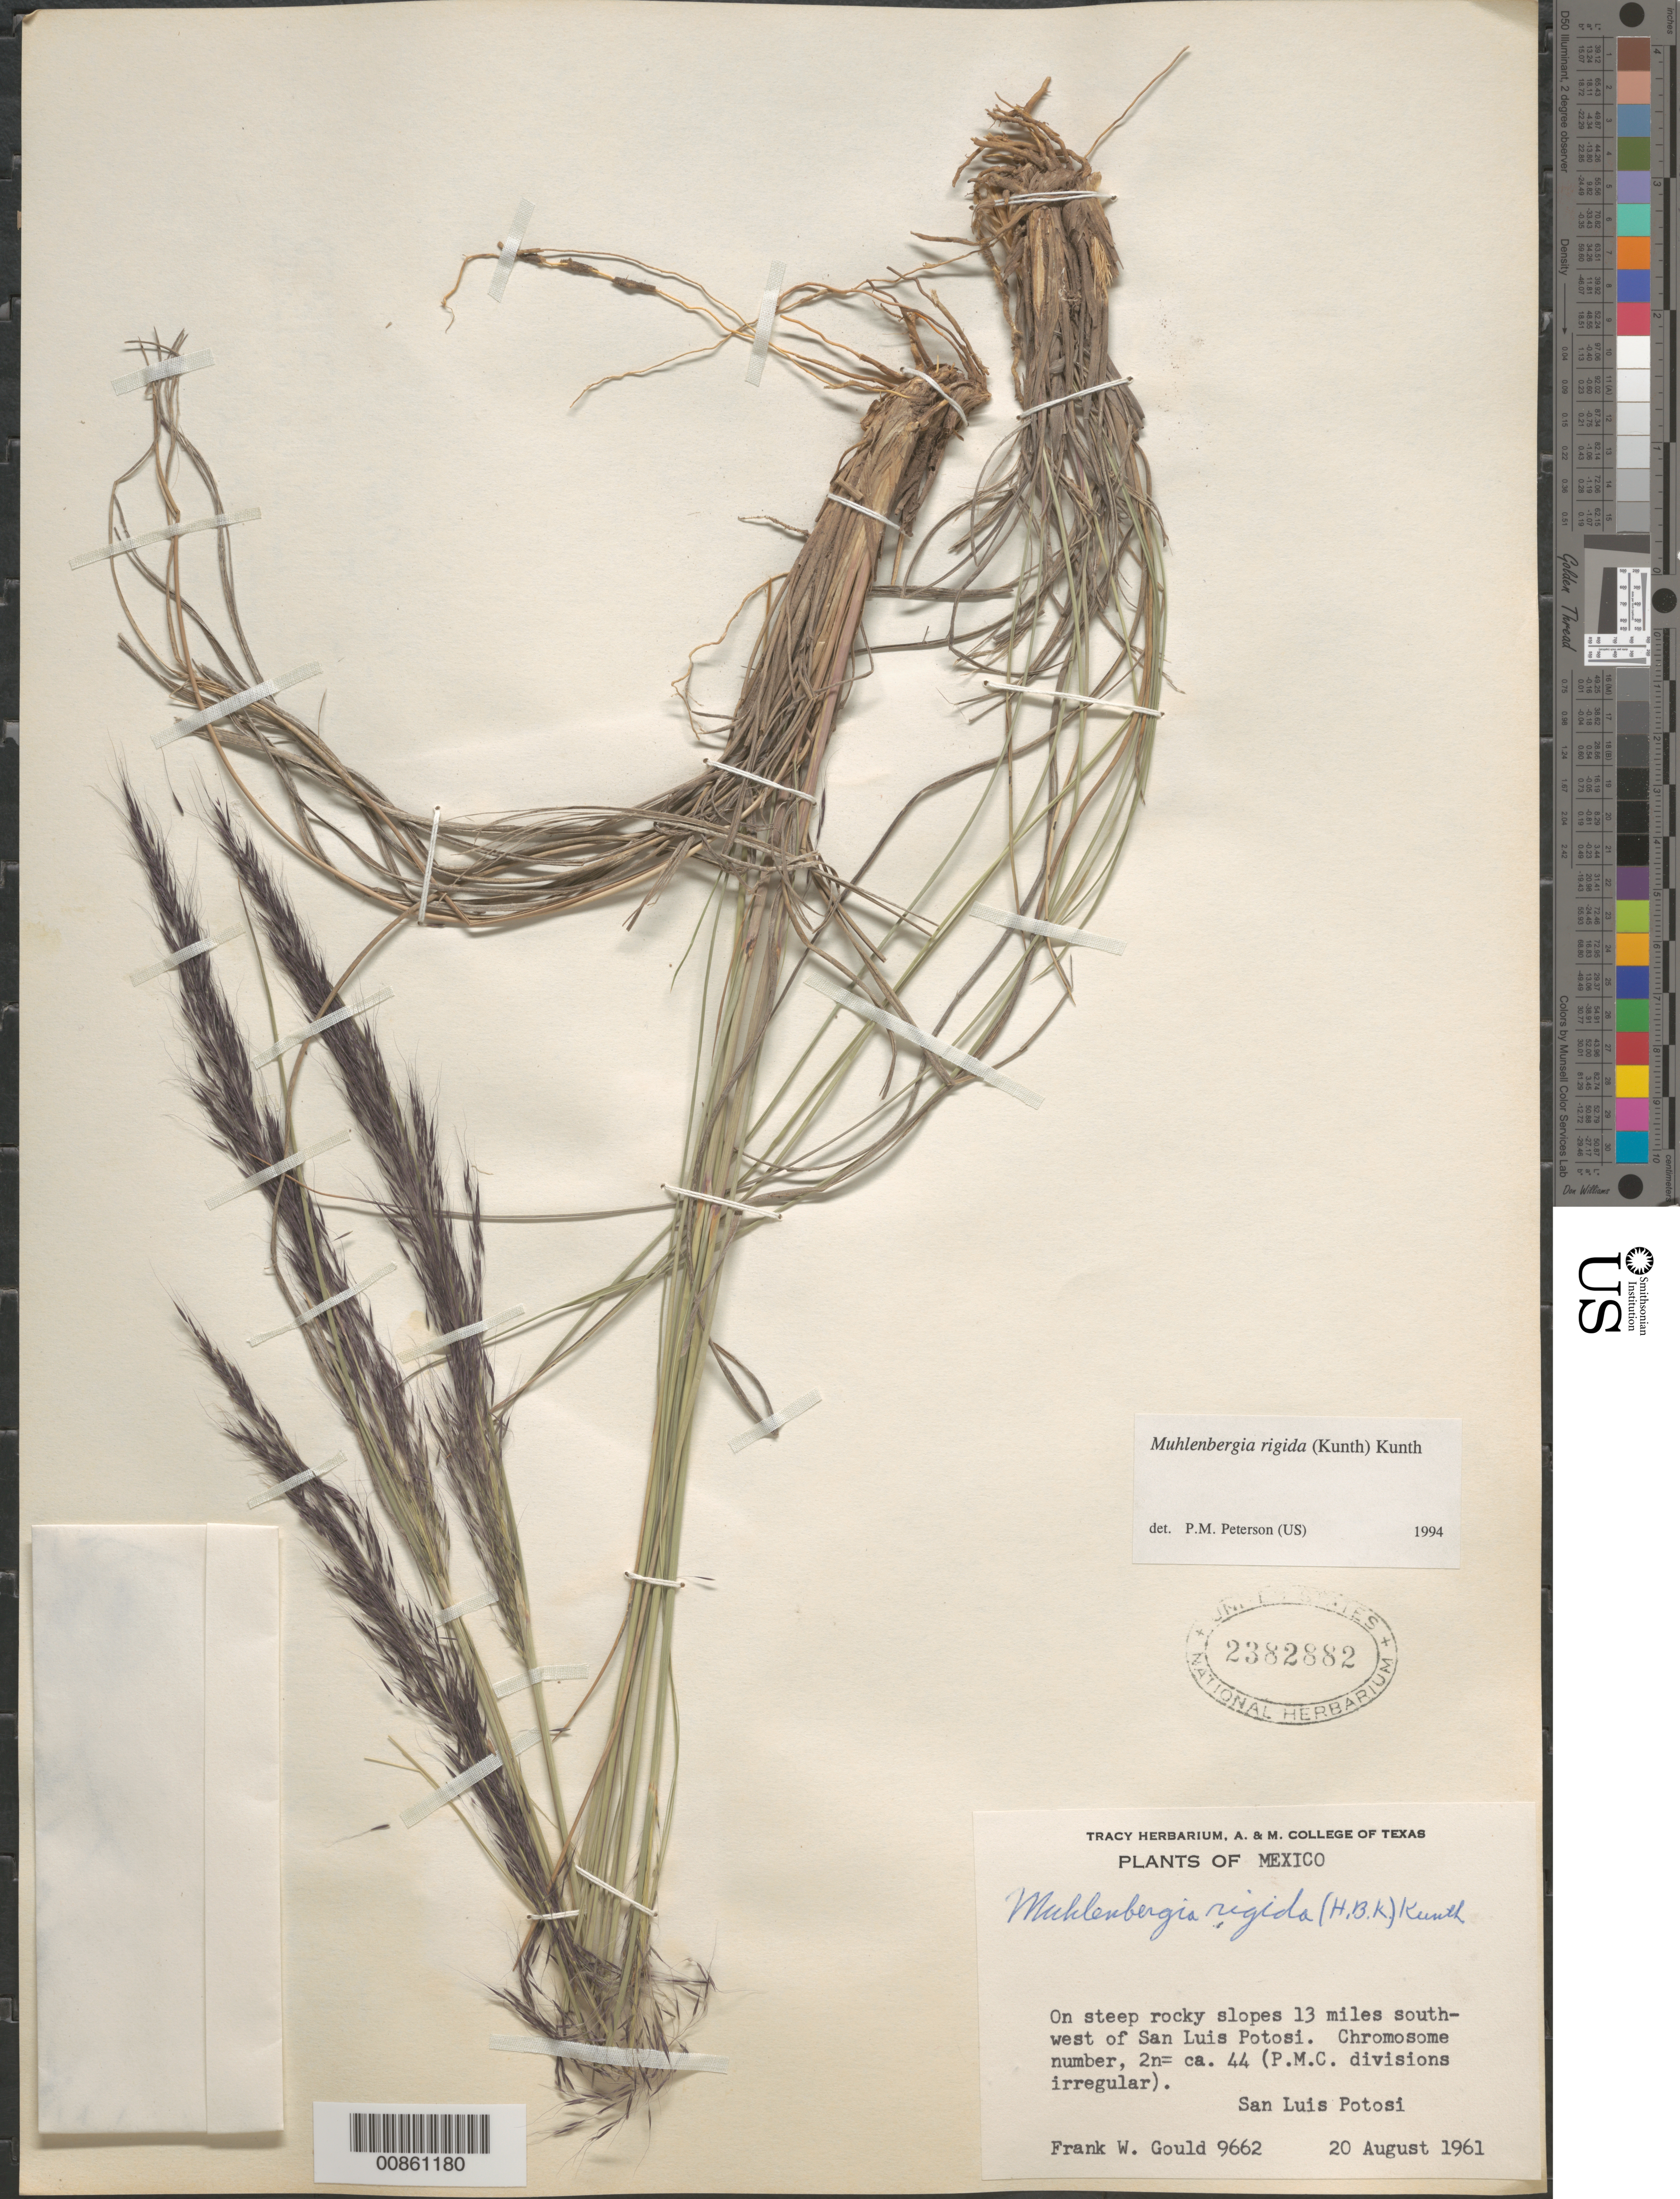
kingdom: Plantae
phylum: Tracheophyta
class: Liliopsida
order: Poales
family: Poaceae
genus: Muhlenbergia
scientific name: Muhlenbergia rigida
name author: (Kunth) Kunth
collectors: F. W. Gould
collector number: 9662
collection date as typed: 20 Aug 1961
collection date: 1961-08-20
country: Mexico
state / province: San Luis Potosi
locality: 13 mi SW of San Luis Potosi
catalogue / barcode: US 2382882